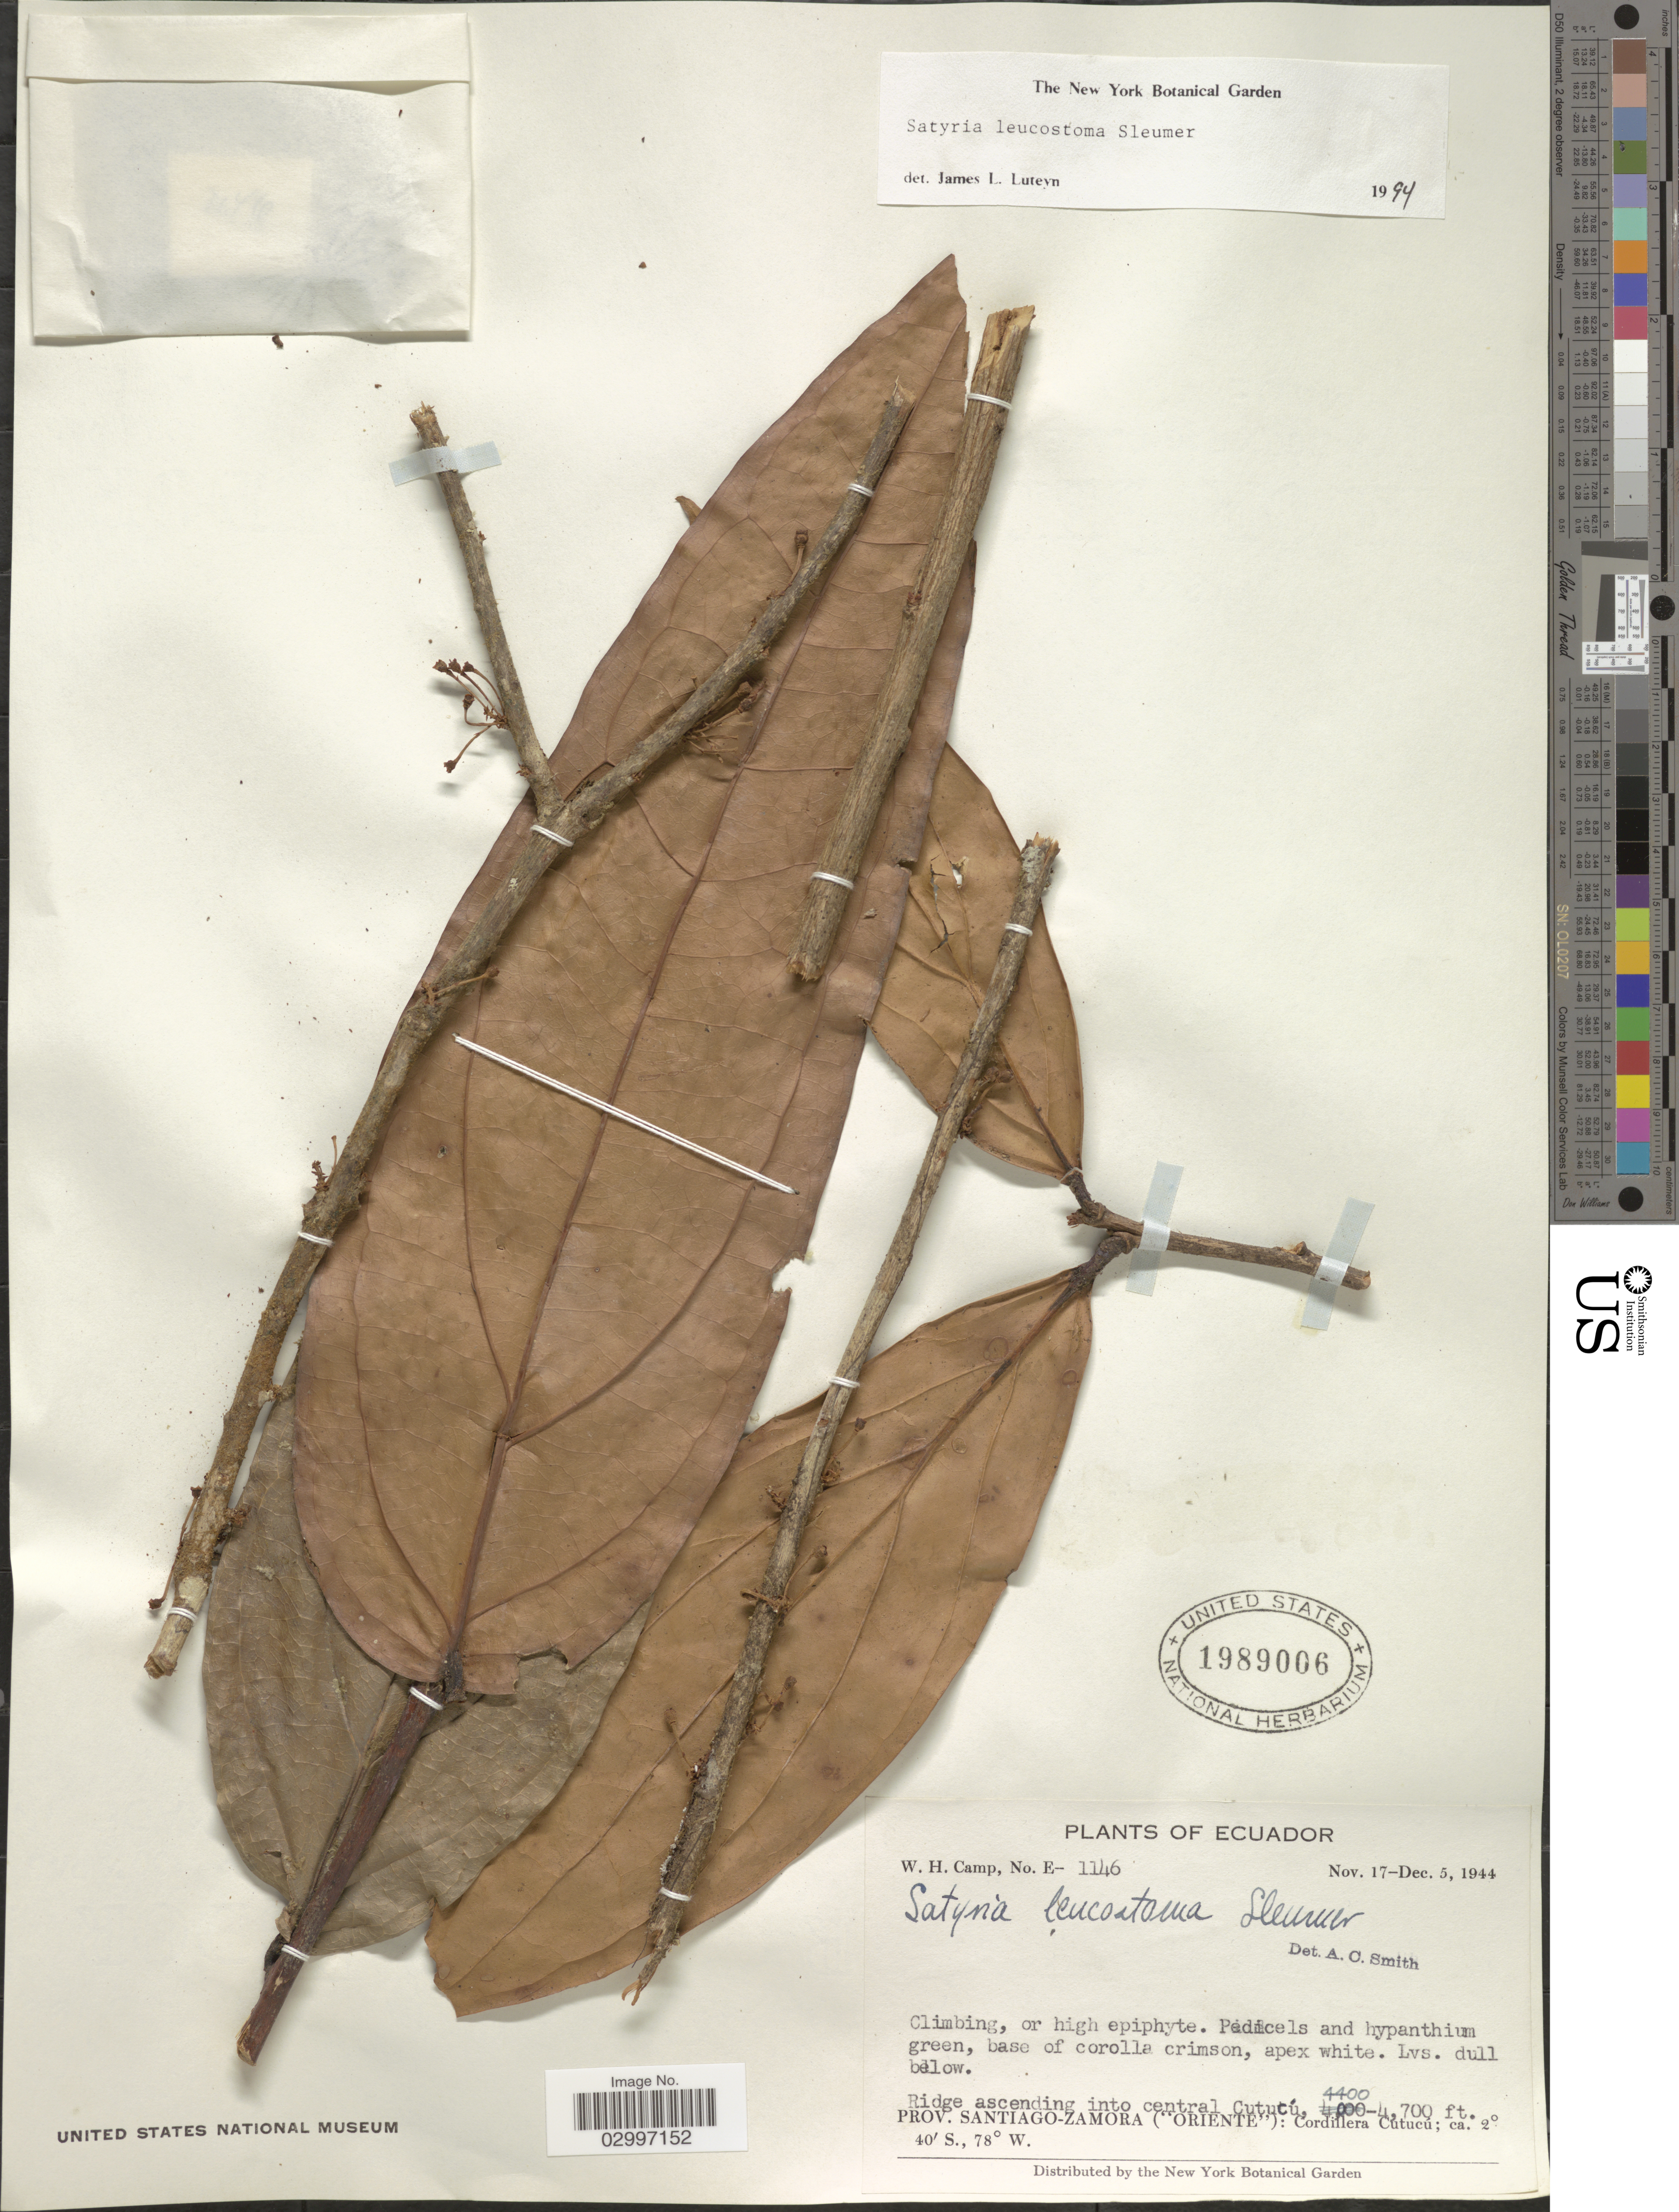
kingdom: Plantae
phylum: Tracheophyta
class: Magnoliopsida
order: Ericales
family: Ericaceae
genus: Satyria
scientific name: Satyria leucostoma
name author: Sleumer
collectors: W. H. Camp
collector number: E-1146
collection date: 1944-11-17/1944-12-05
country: Ecuador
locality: Ridge ascending into central Cututú, Prov. Santiago-Zamora ("Oriente"): Cordillera Cutucú.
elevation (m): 1341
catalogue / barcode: US 1989006